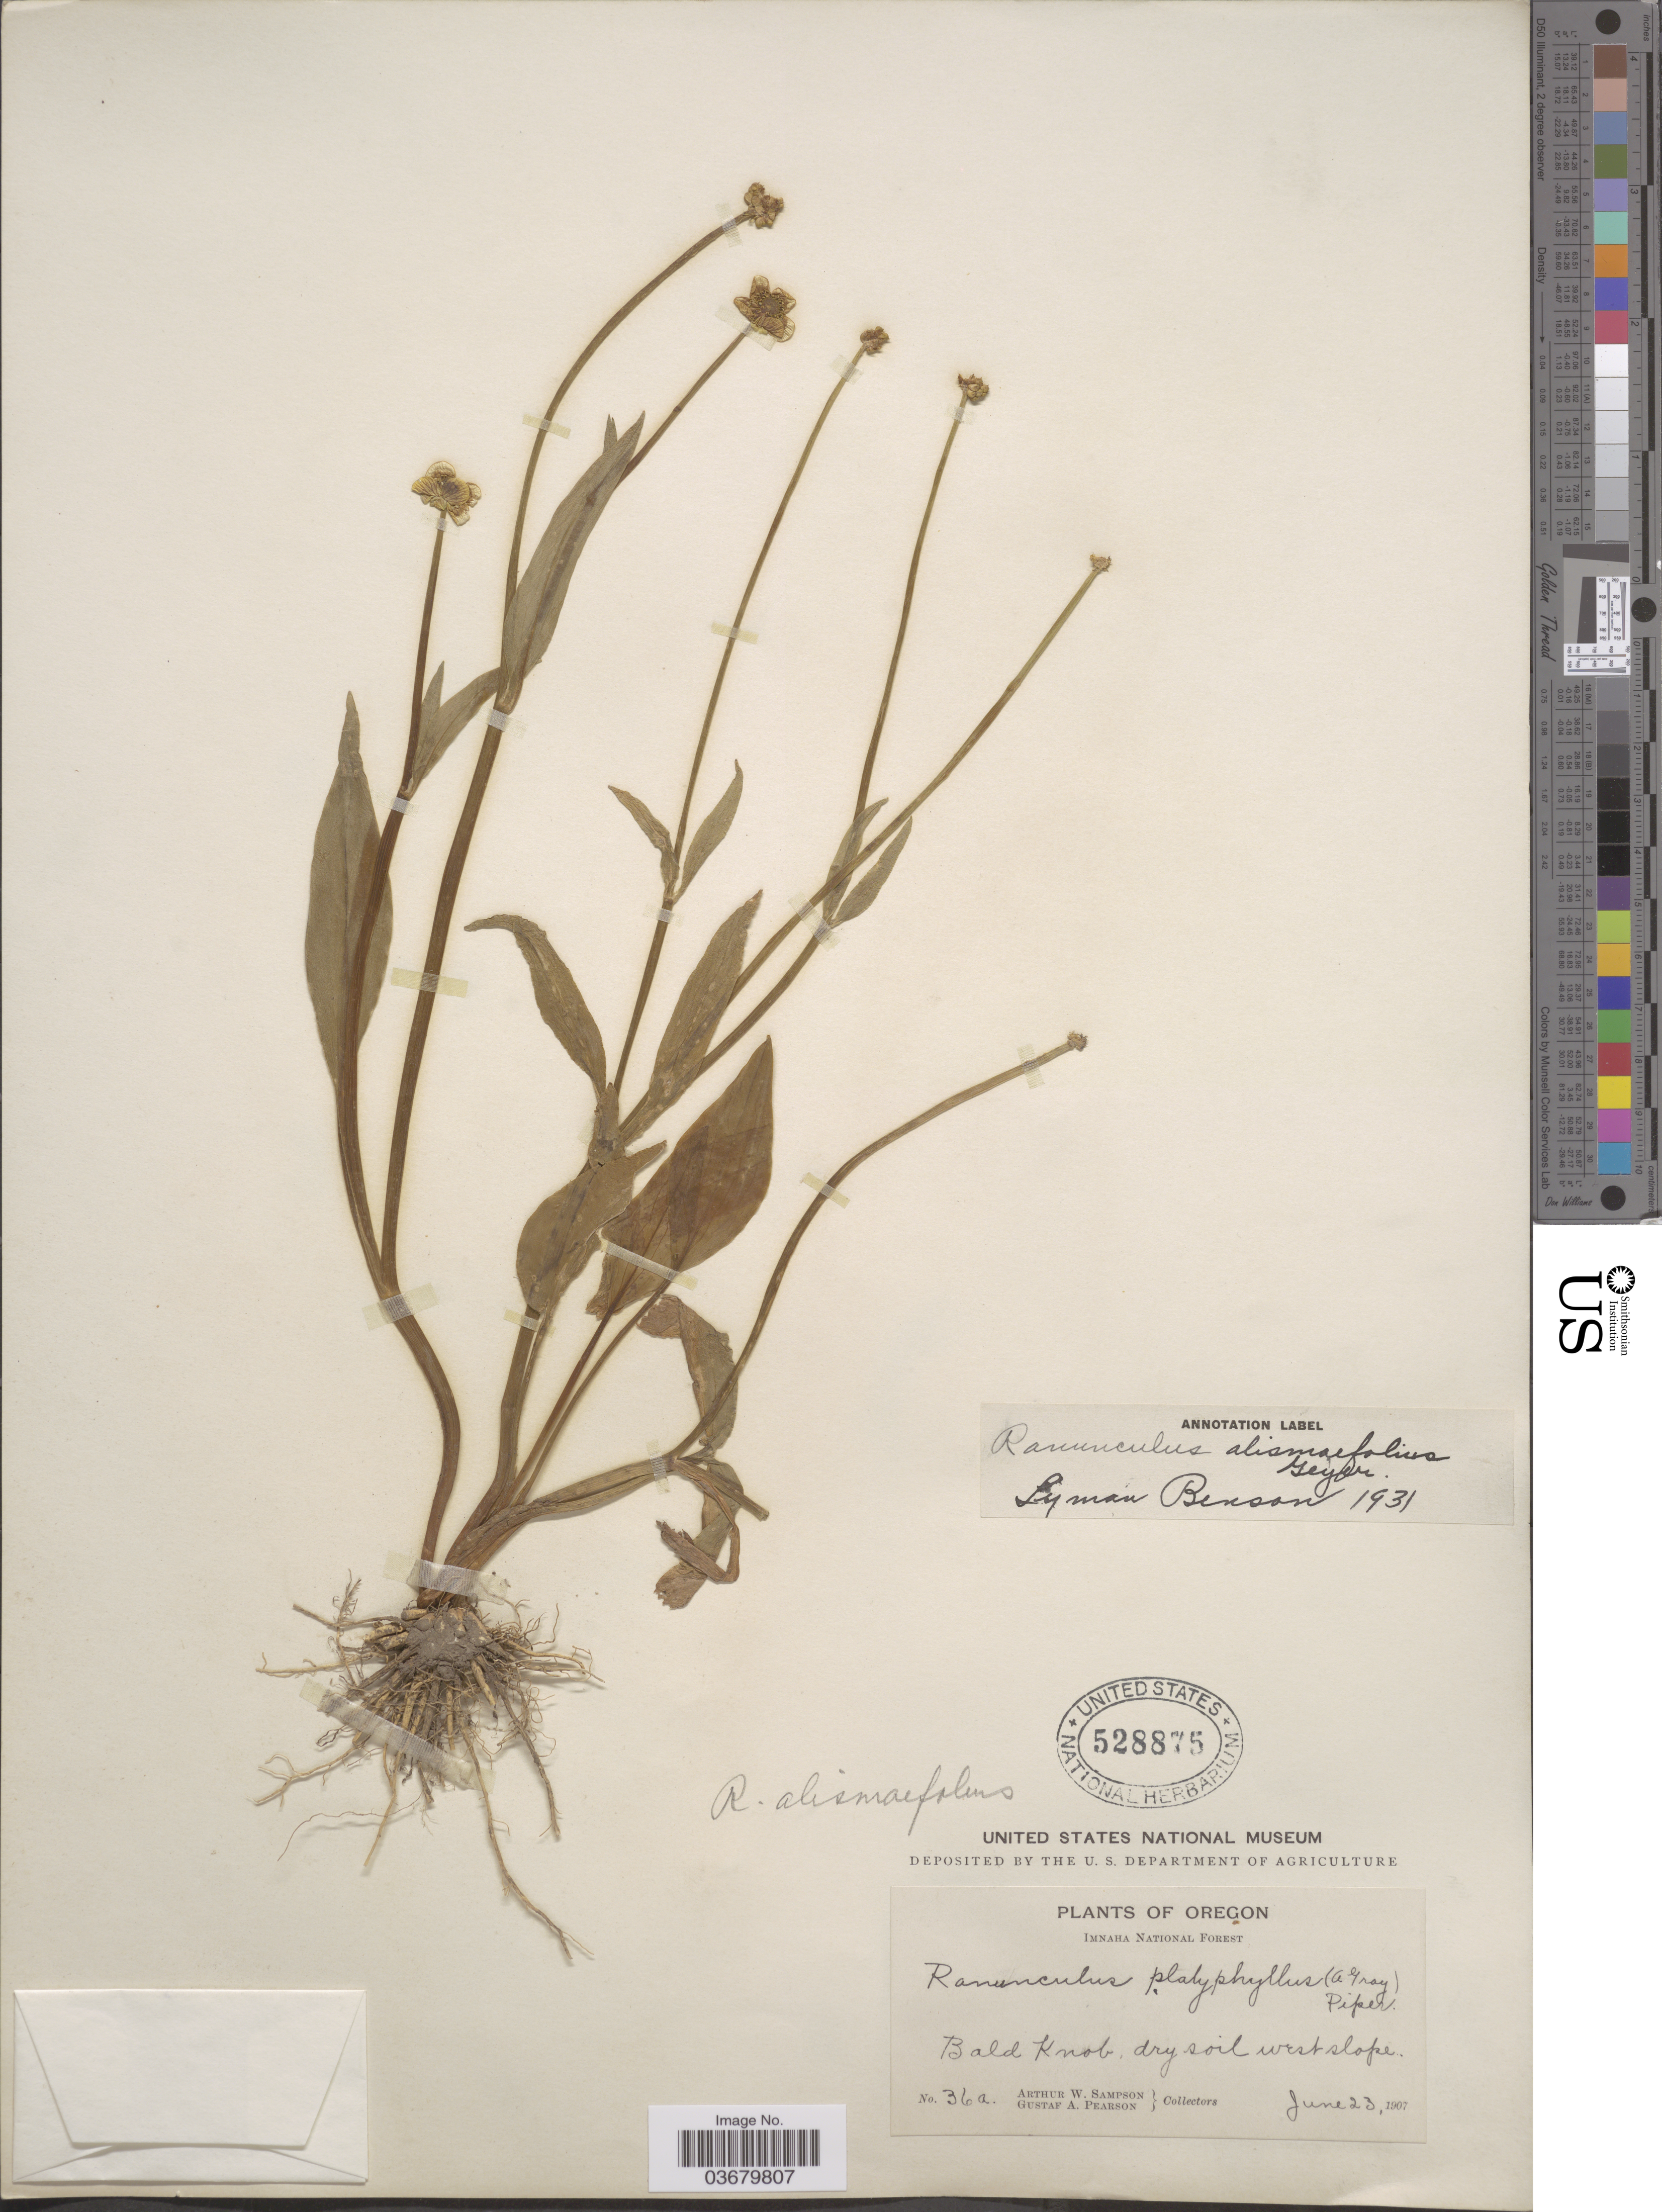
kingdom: Plantae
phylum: Tracheophyta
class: Magnoliopsida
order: Ranunculales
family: Ranunculaceae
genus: Ranunculus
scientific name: Ranunculus alismifolius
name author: Geyer ex Benth.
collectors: A. Sampson & G. Pearson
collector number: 36a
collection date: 1907-06-23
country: United States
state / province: Oregon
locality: Imnaha National Forest. Bald Knob.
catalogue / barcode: US 528875